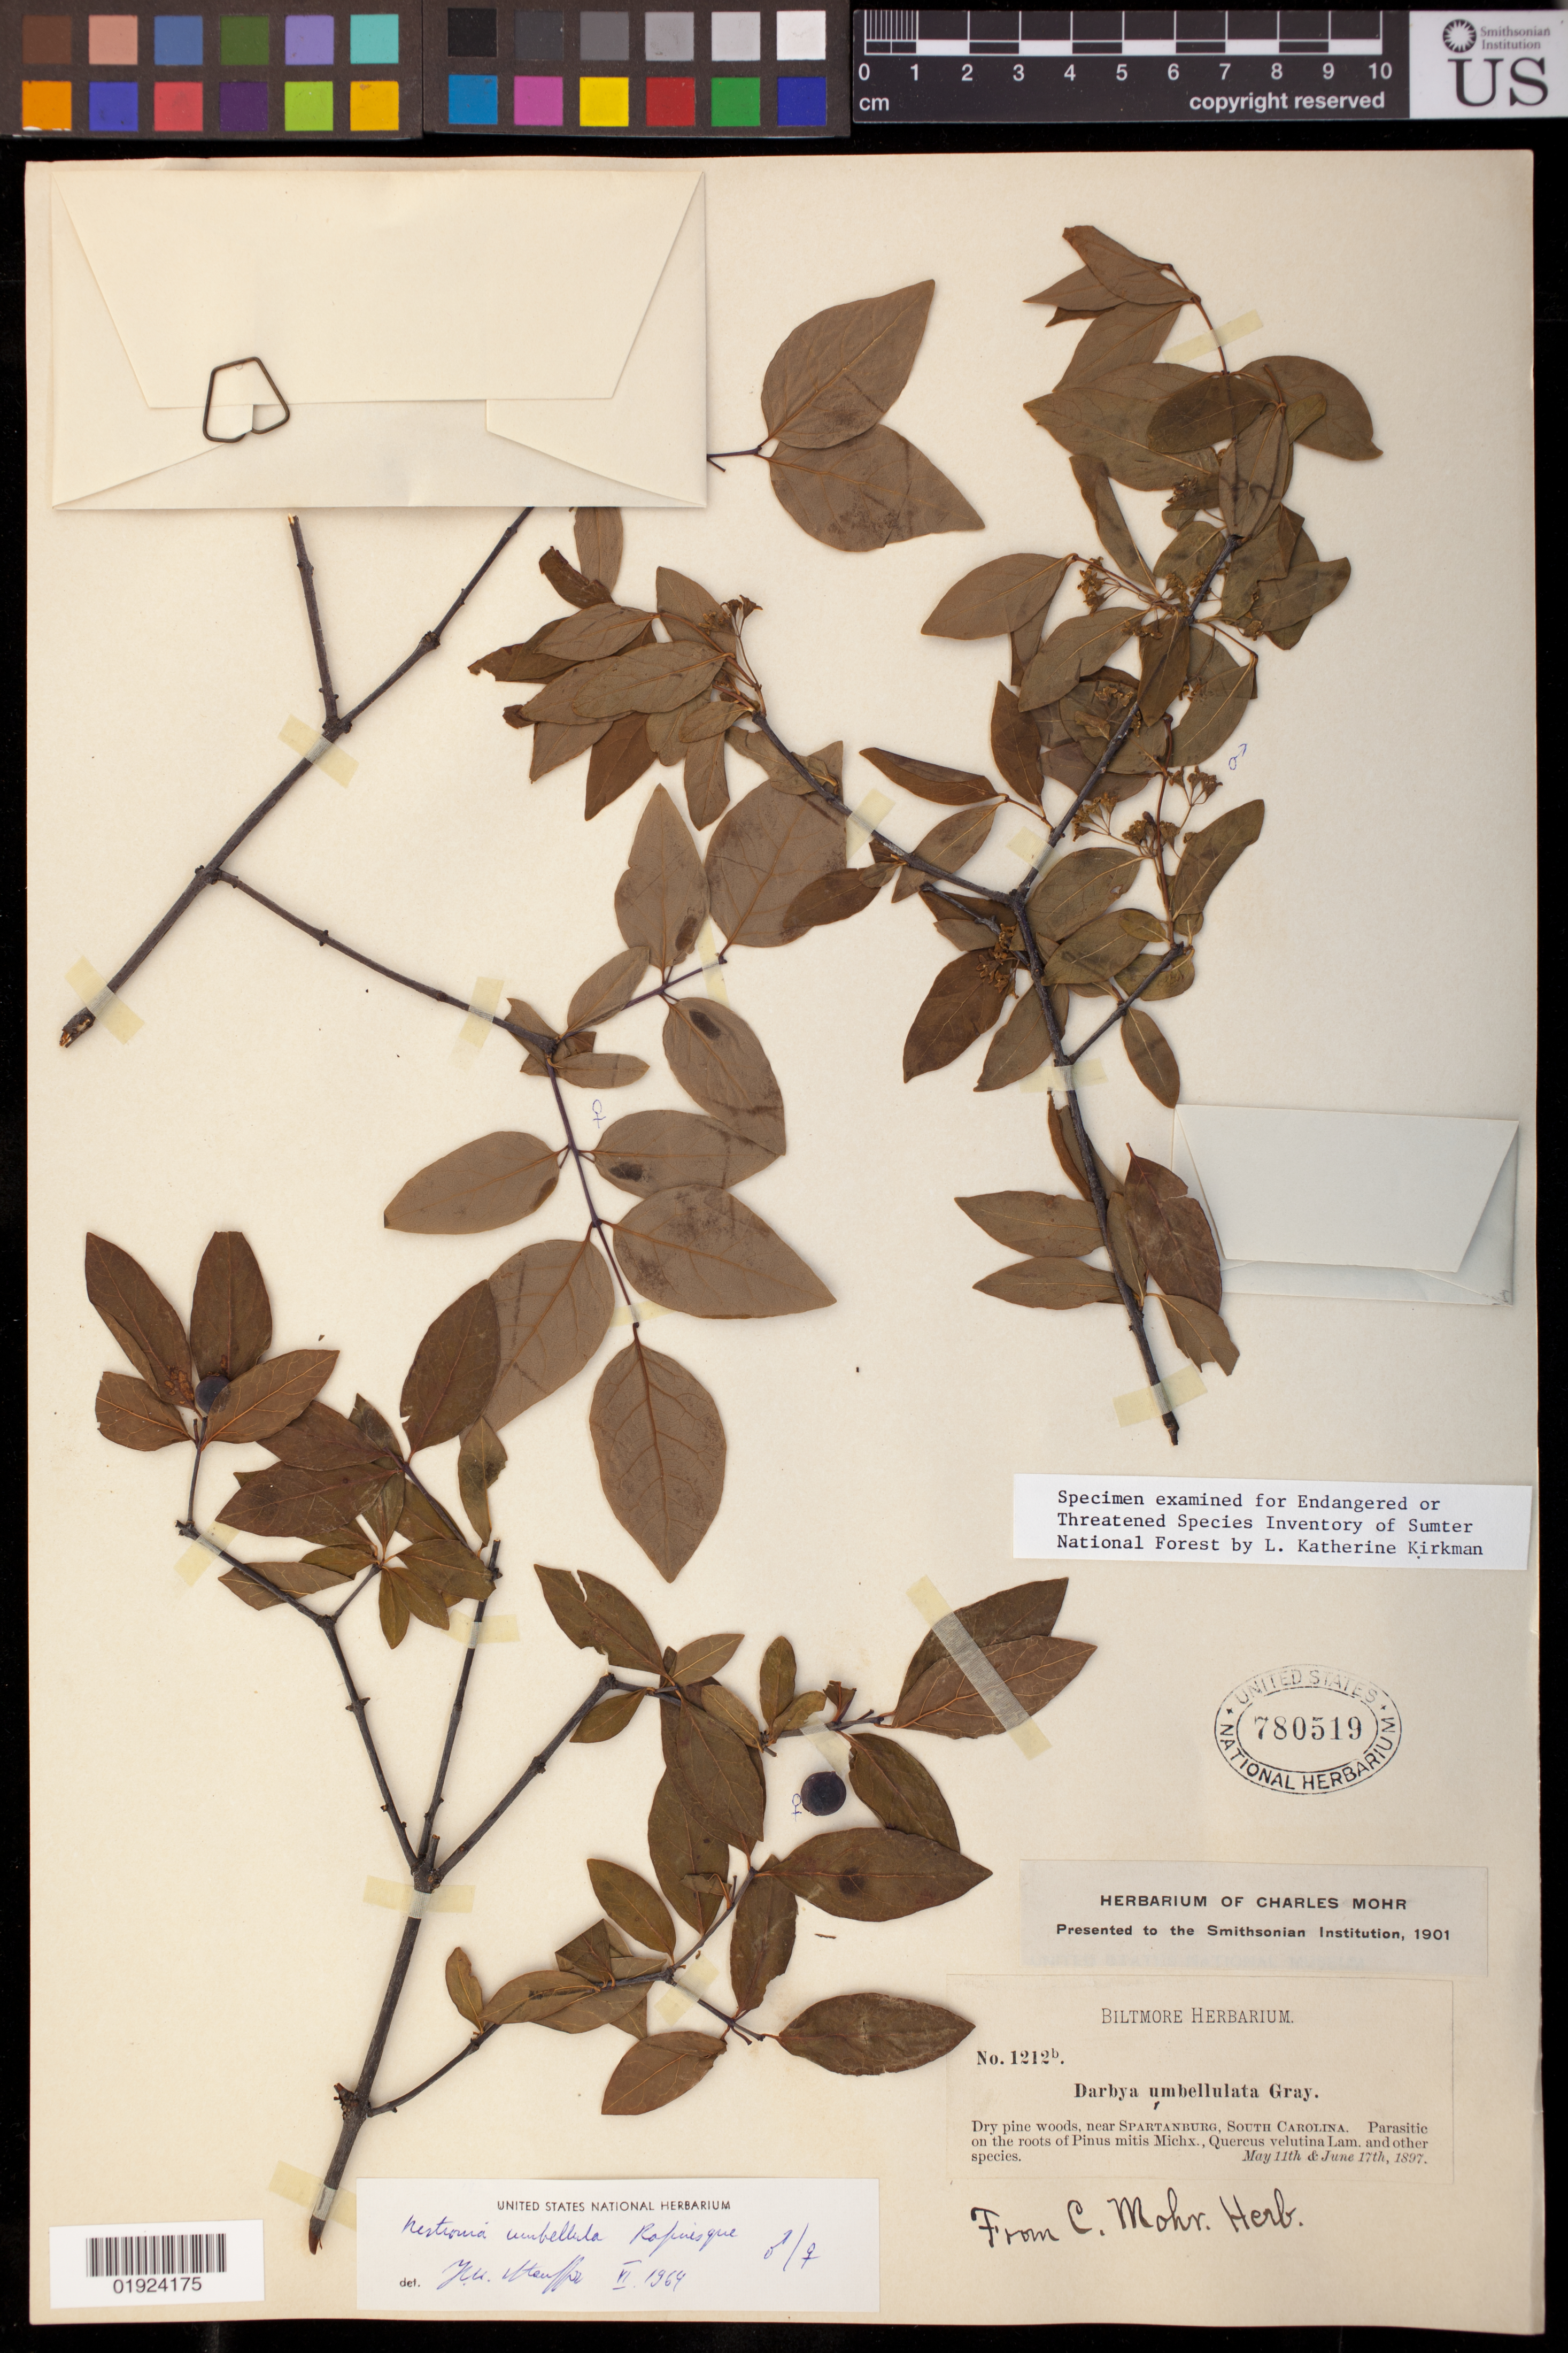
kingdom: Plantae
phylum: Tracheophyta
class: Magnoliopsida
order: Santalales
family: Santalaceae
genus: Nestronia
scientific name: Nestronia umbellula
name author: Raf.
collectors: C. T. Mohr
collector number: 1212b.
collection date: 1897-05-11,1897-06-17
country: United States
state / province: South Carolina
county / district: Spartanburg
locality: near Spartanburg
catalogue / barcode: US 780519